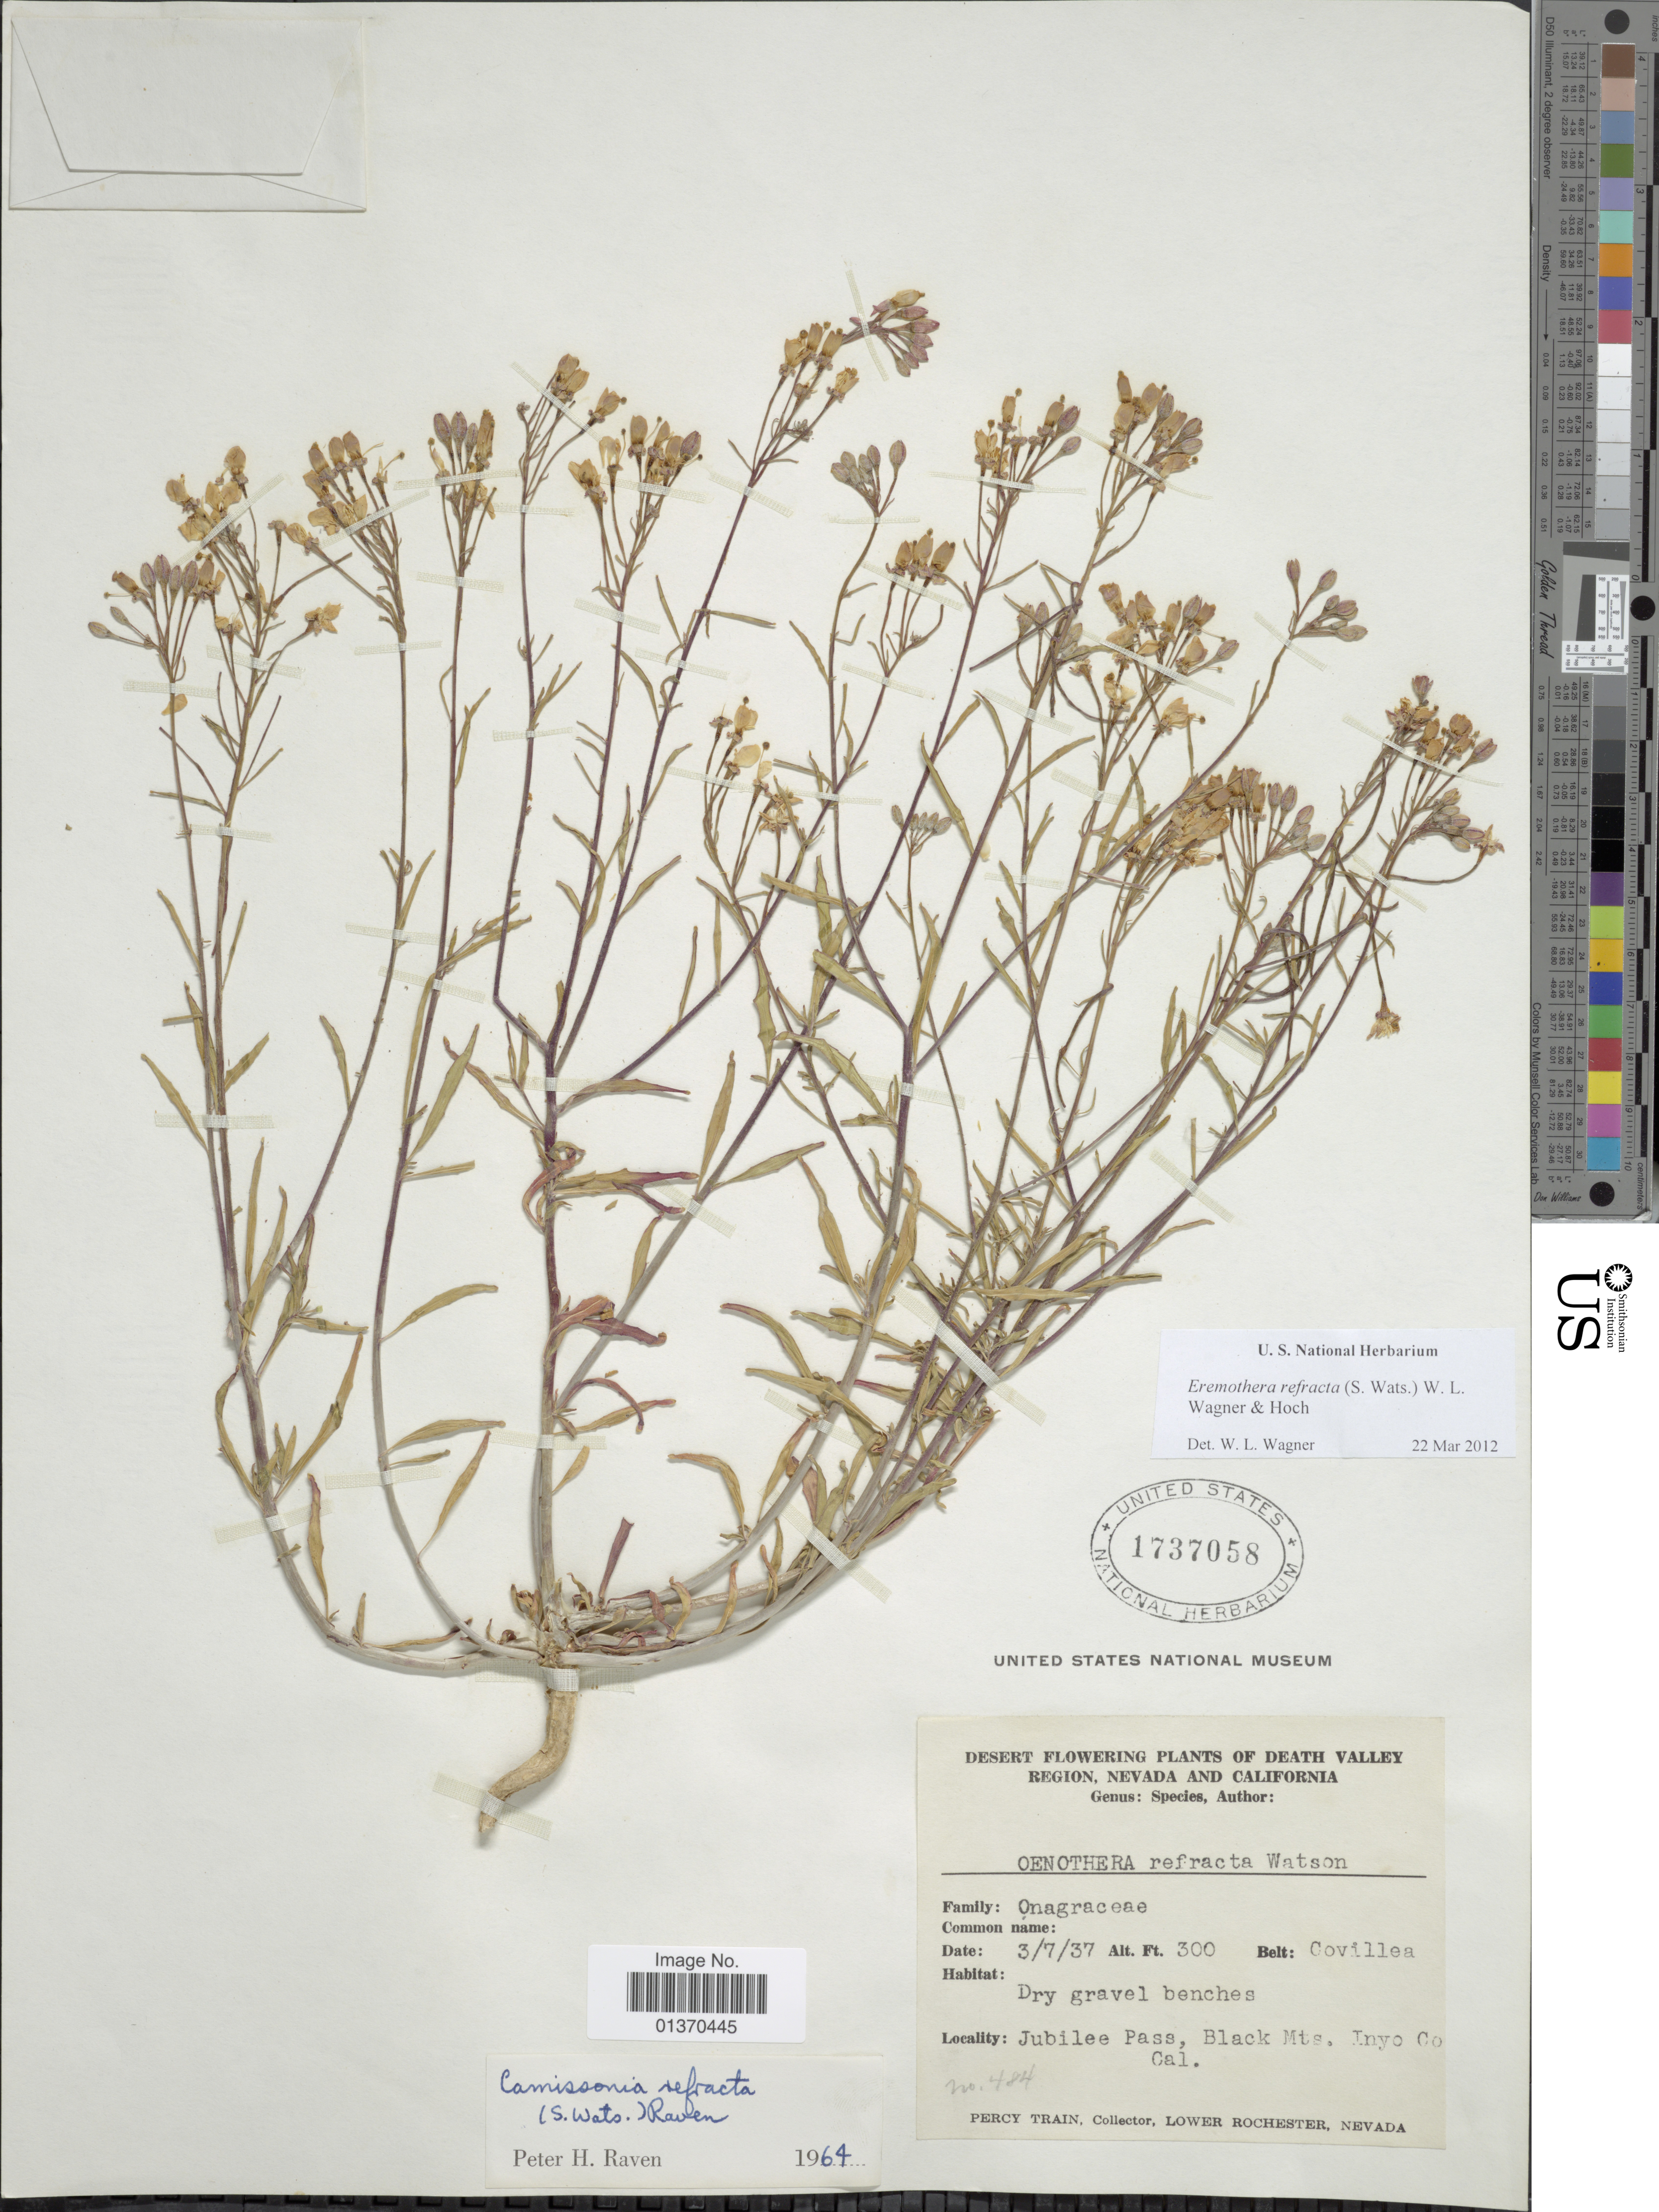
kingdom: Plantae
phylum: Tracheophyta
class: Magnoliopsida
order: Myrtales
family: Onagraceae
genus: Eremothera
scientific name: Eremothera refracta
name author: (S. Watson) W.L. Wagner & Hoch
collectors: P. Train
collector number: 484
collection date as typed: Transcribed d/m/y: 7/3/37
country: United States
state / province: California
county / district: Inyo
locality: Desert Flowering Plants of Death Valley Region, Nevada and California, Jubilee Pass, Black Mts, Inyo Co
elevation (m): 91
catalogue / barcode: US 1737058